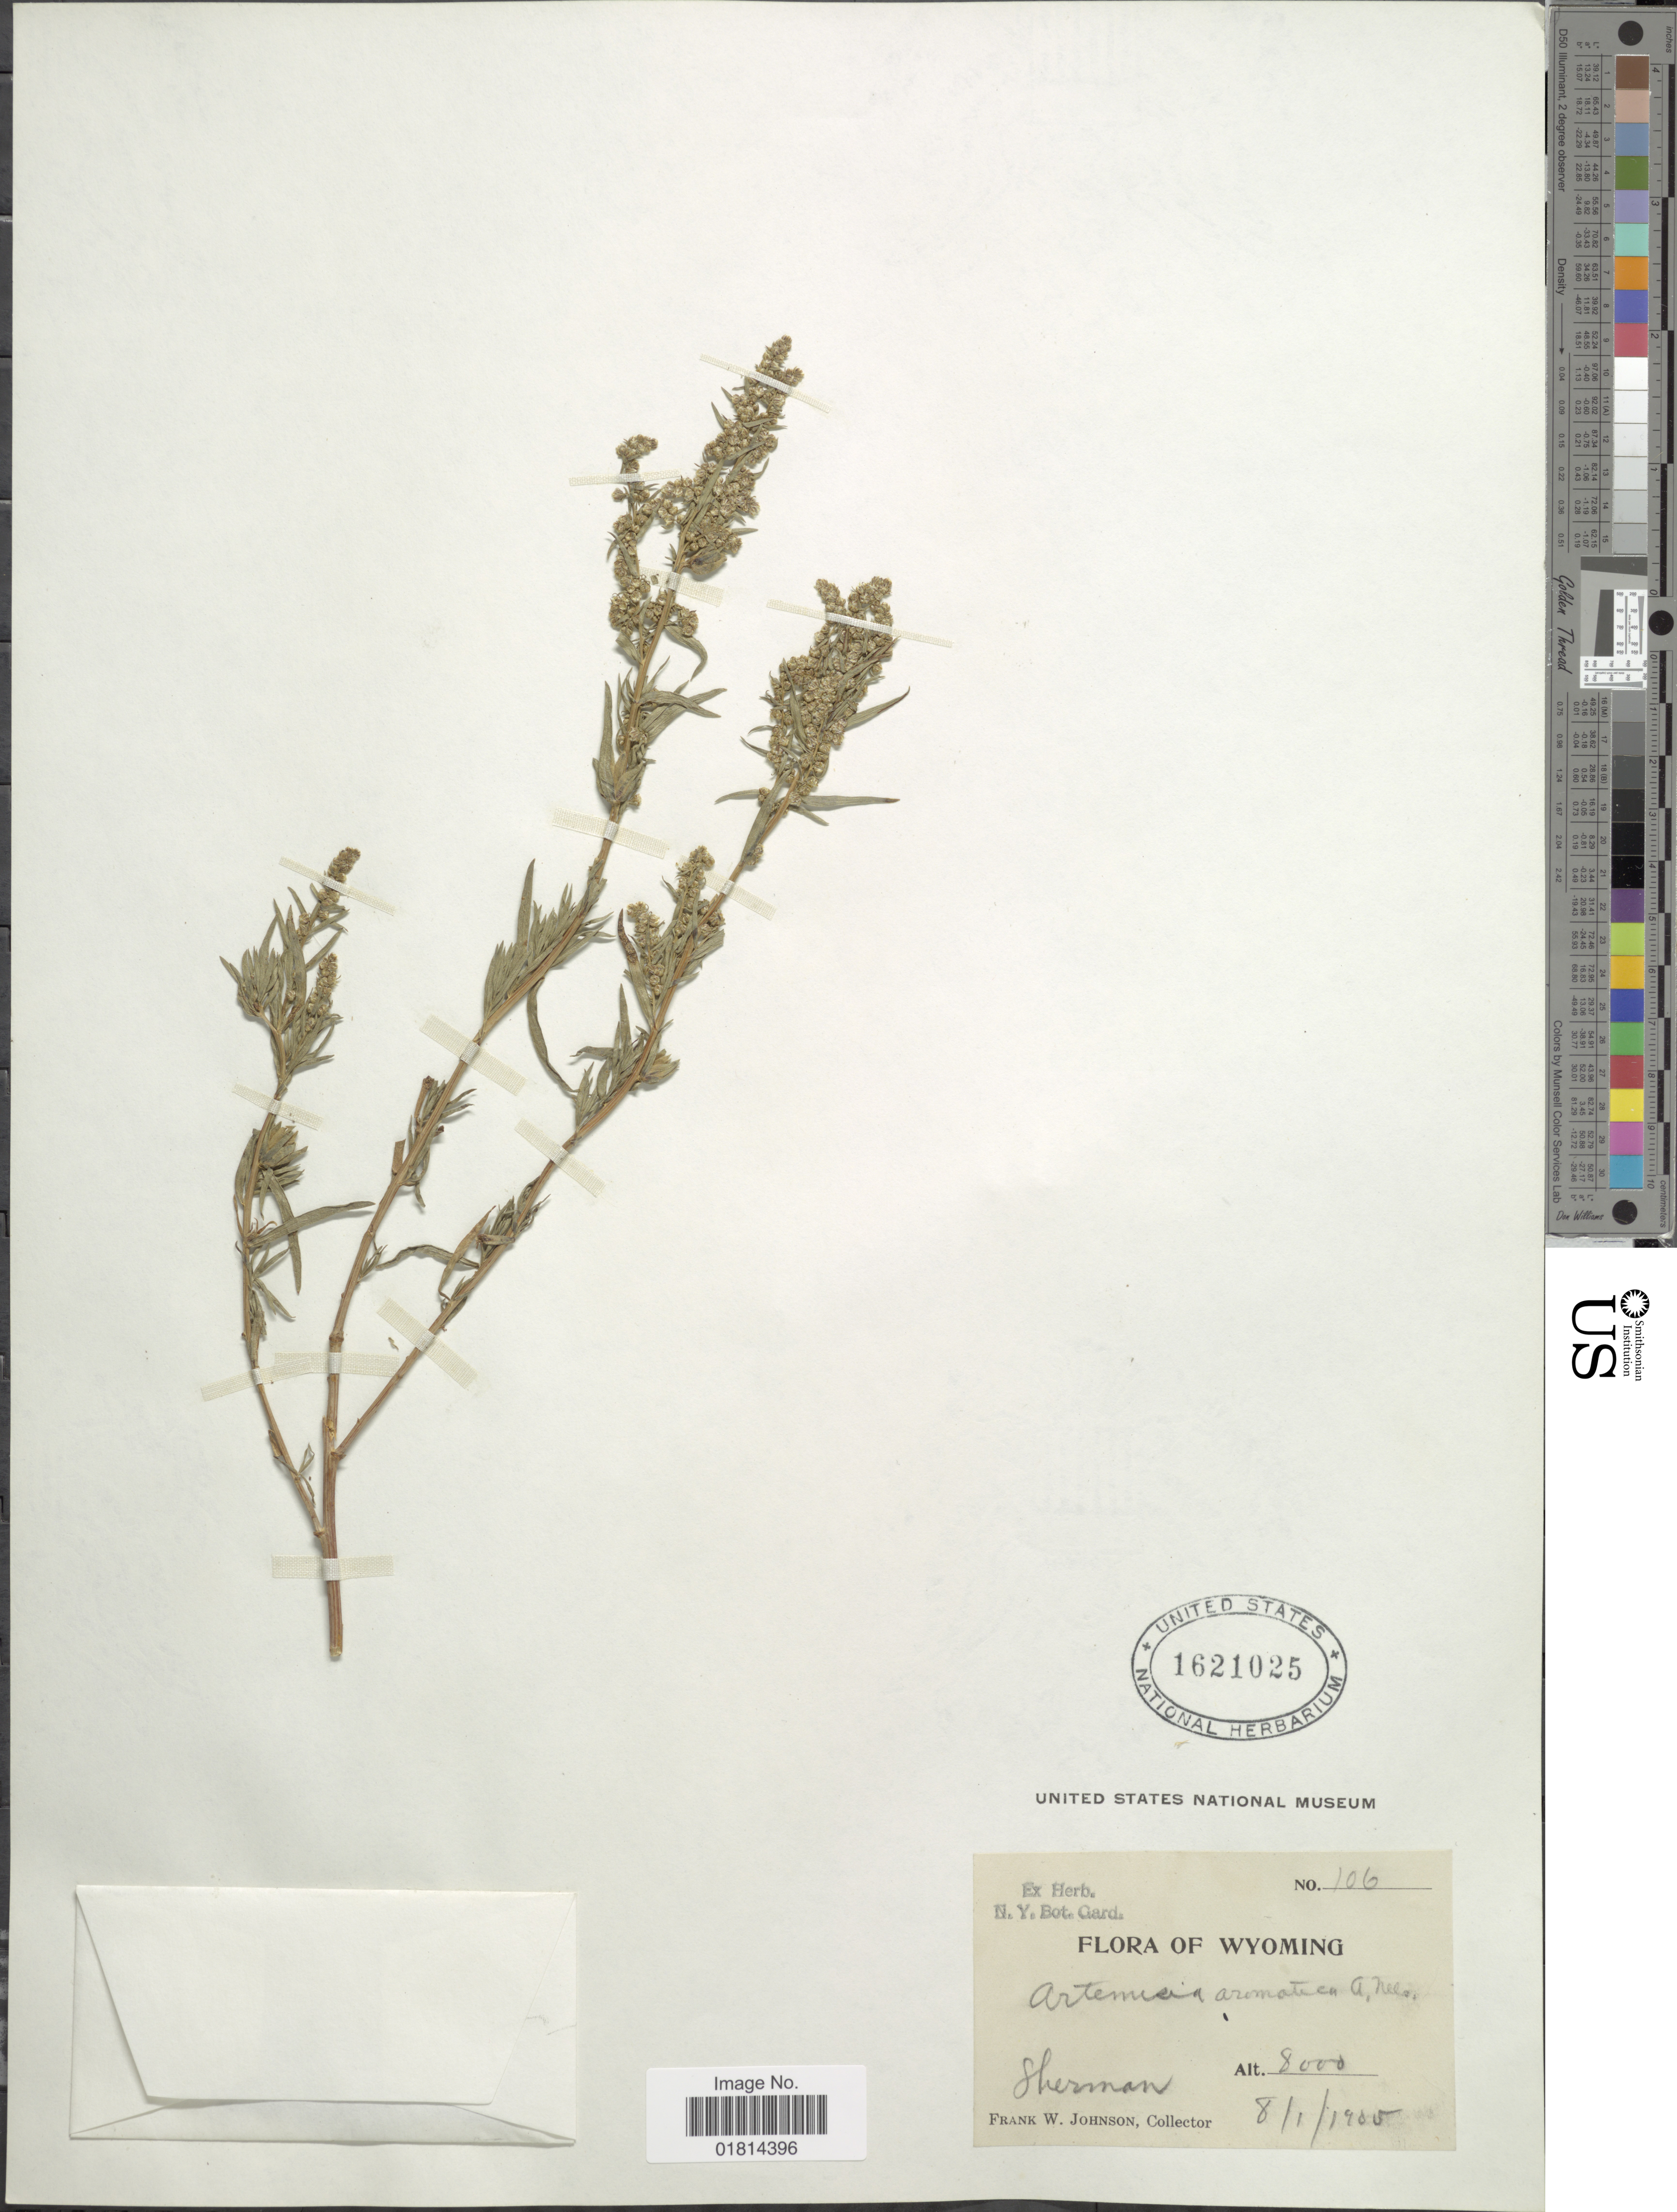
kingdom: Plantae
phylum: Tracheophyta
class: Magnoliopsida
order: Asterales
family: Asteraceae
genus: Artemisia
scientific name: Artemisia aromatica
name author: A. Nelson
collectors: F. W. Johnson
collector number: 106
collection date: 1905-08-01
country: United States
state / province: Wyoming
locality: Sherman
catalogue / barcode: US 1621025